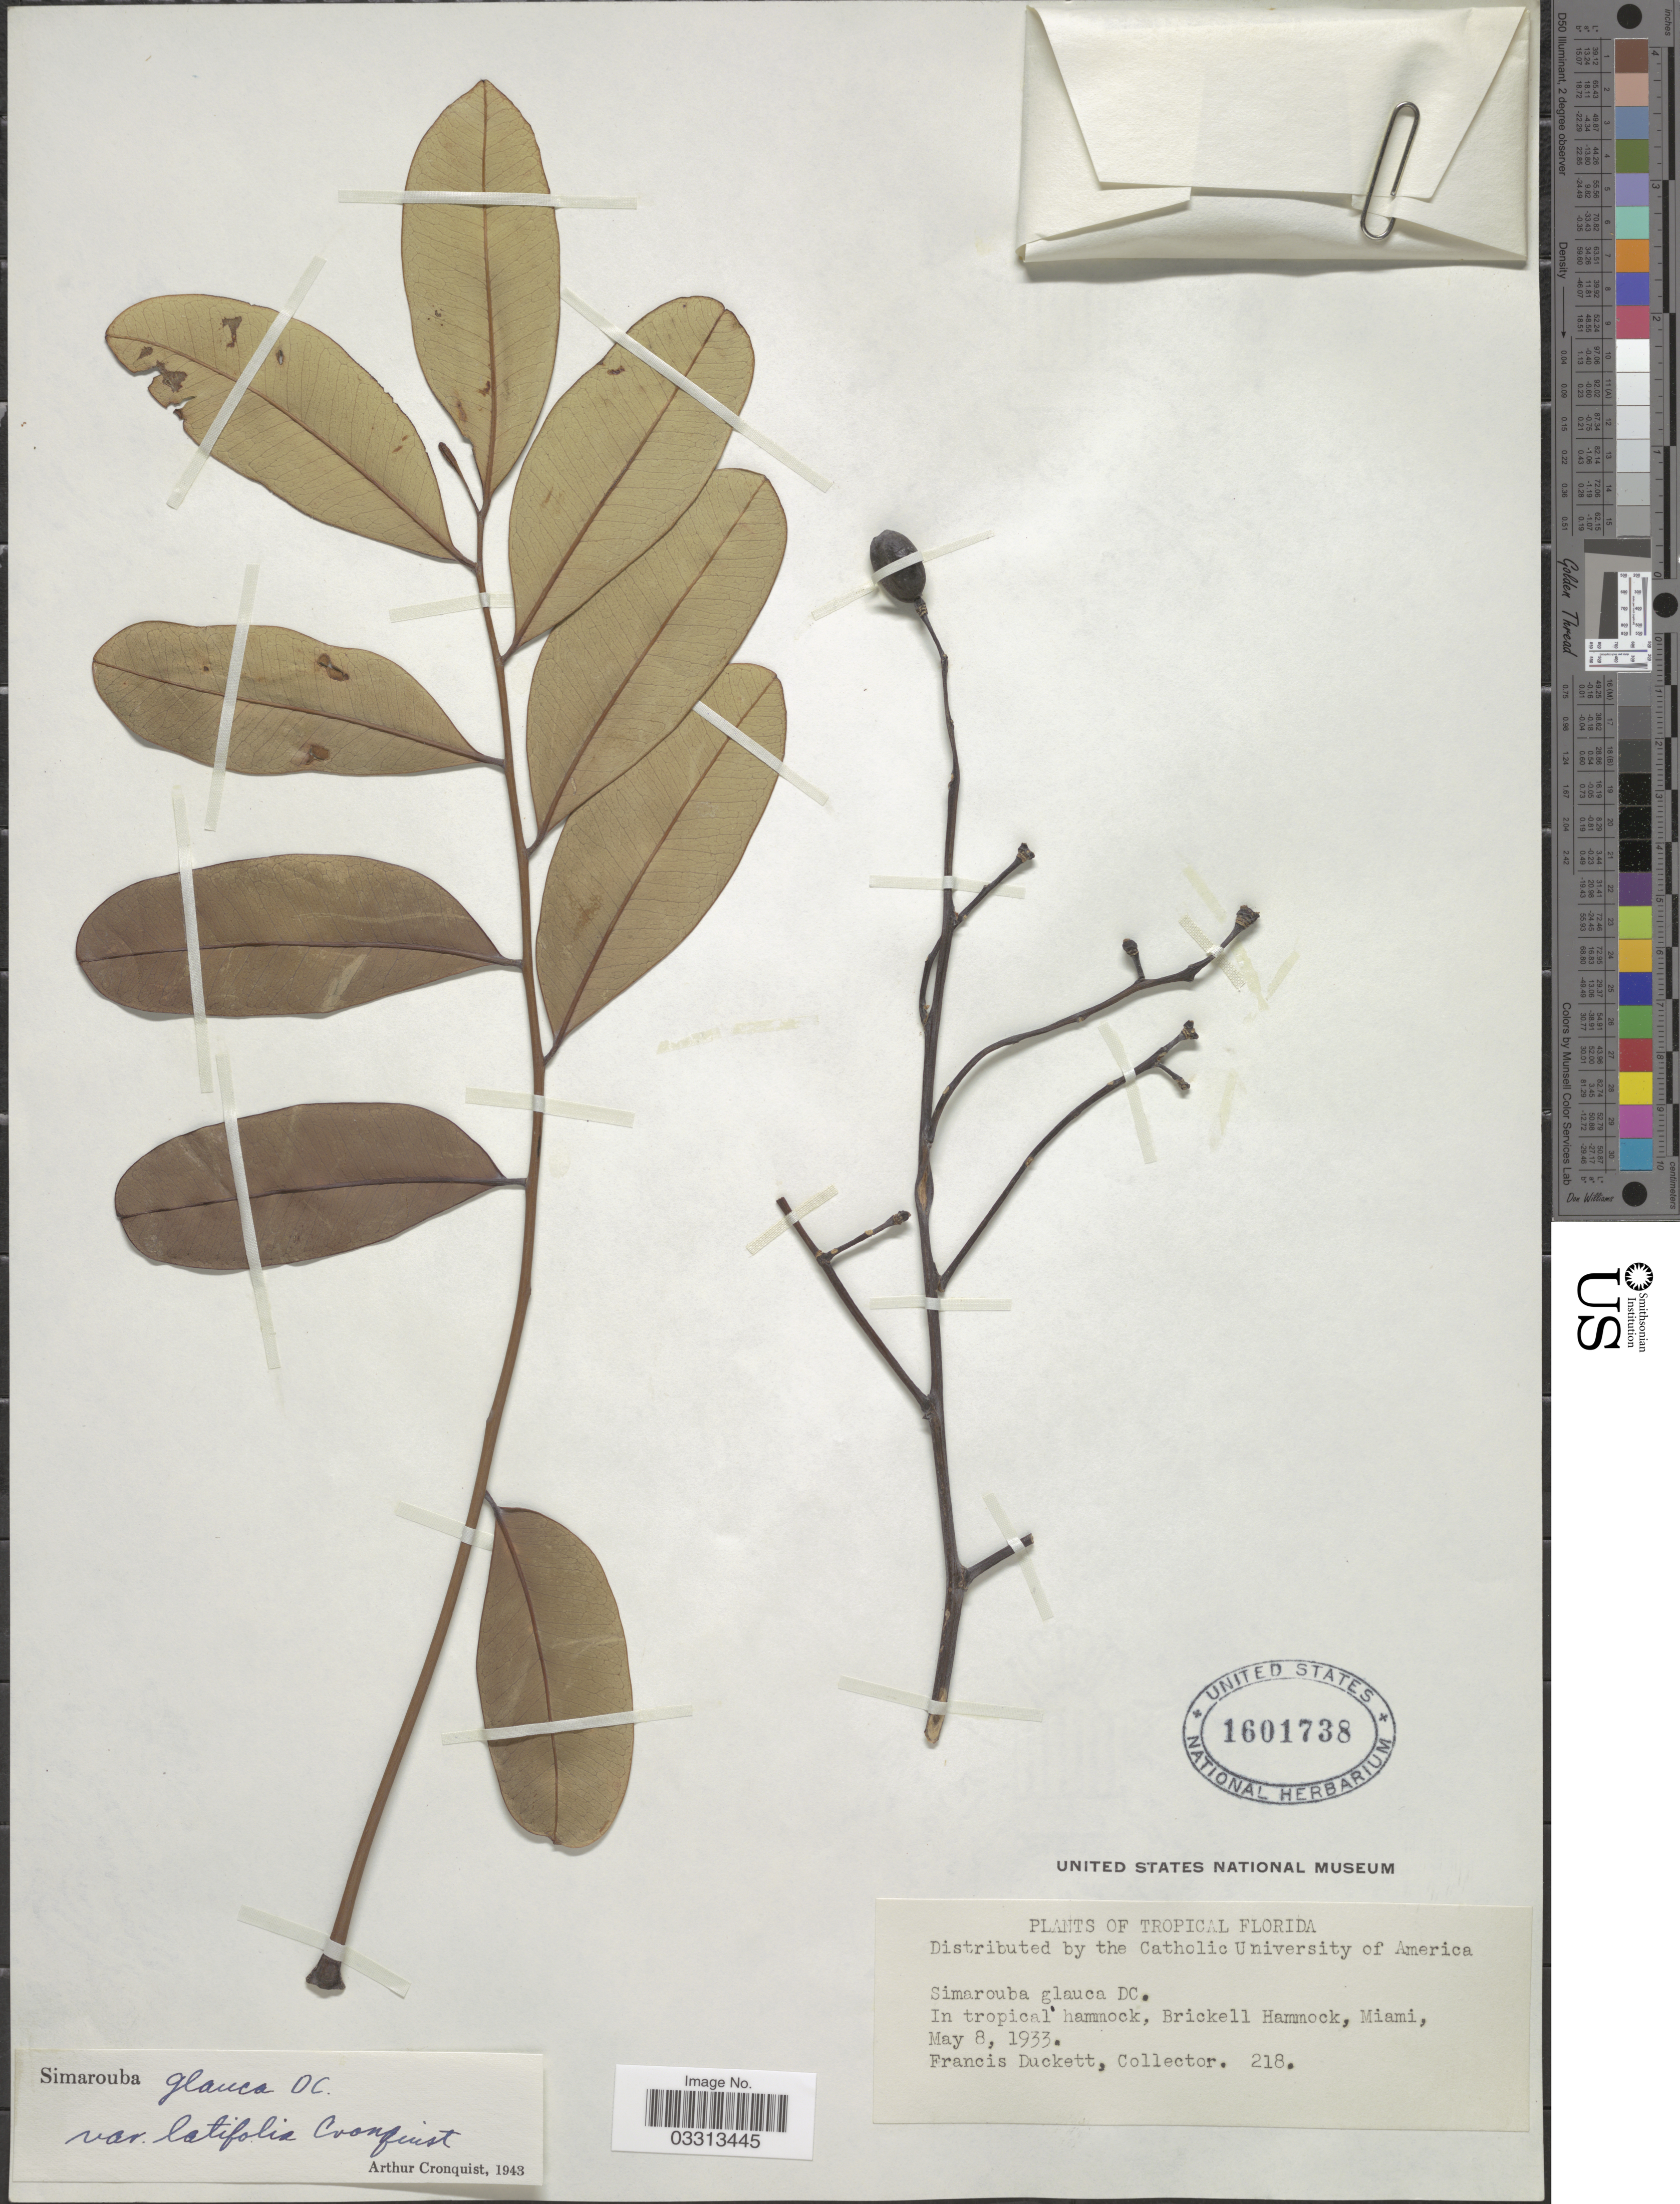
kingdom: Plantae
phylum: Tracheophyta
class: Magnoliopsida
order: Sapindales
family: Simaroubaceae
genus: Simarouba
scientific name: Simarouba glauca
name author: DC.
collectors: F. Duckett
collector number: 218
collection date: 1933-05-08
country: United States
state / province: Florida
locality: Tropical Florida. In tropical hammock, Brickell Hammock, Miami.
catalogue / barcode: US 1601738